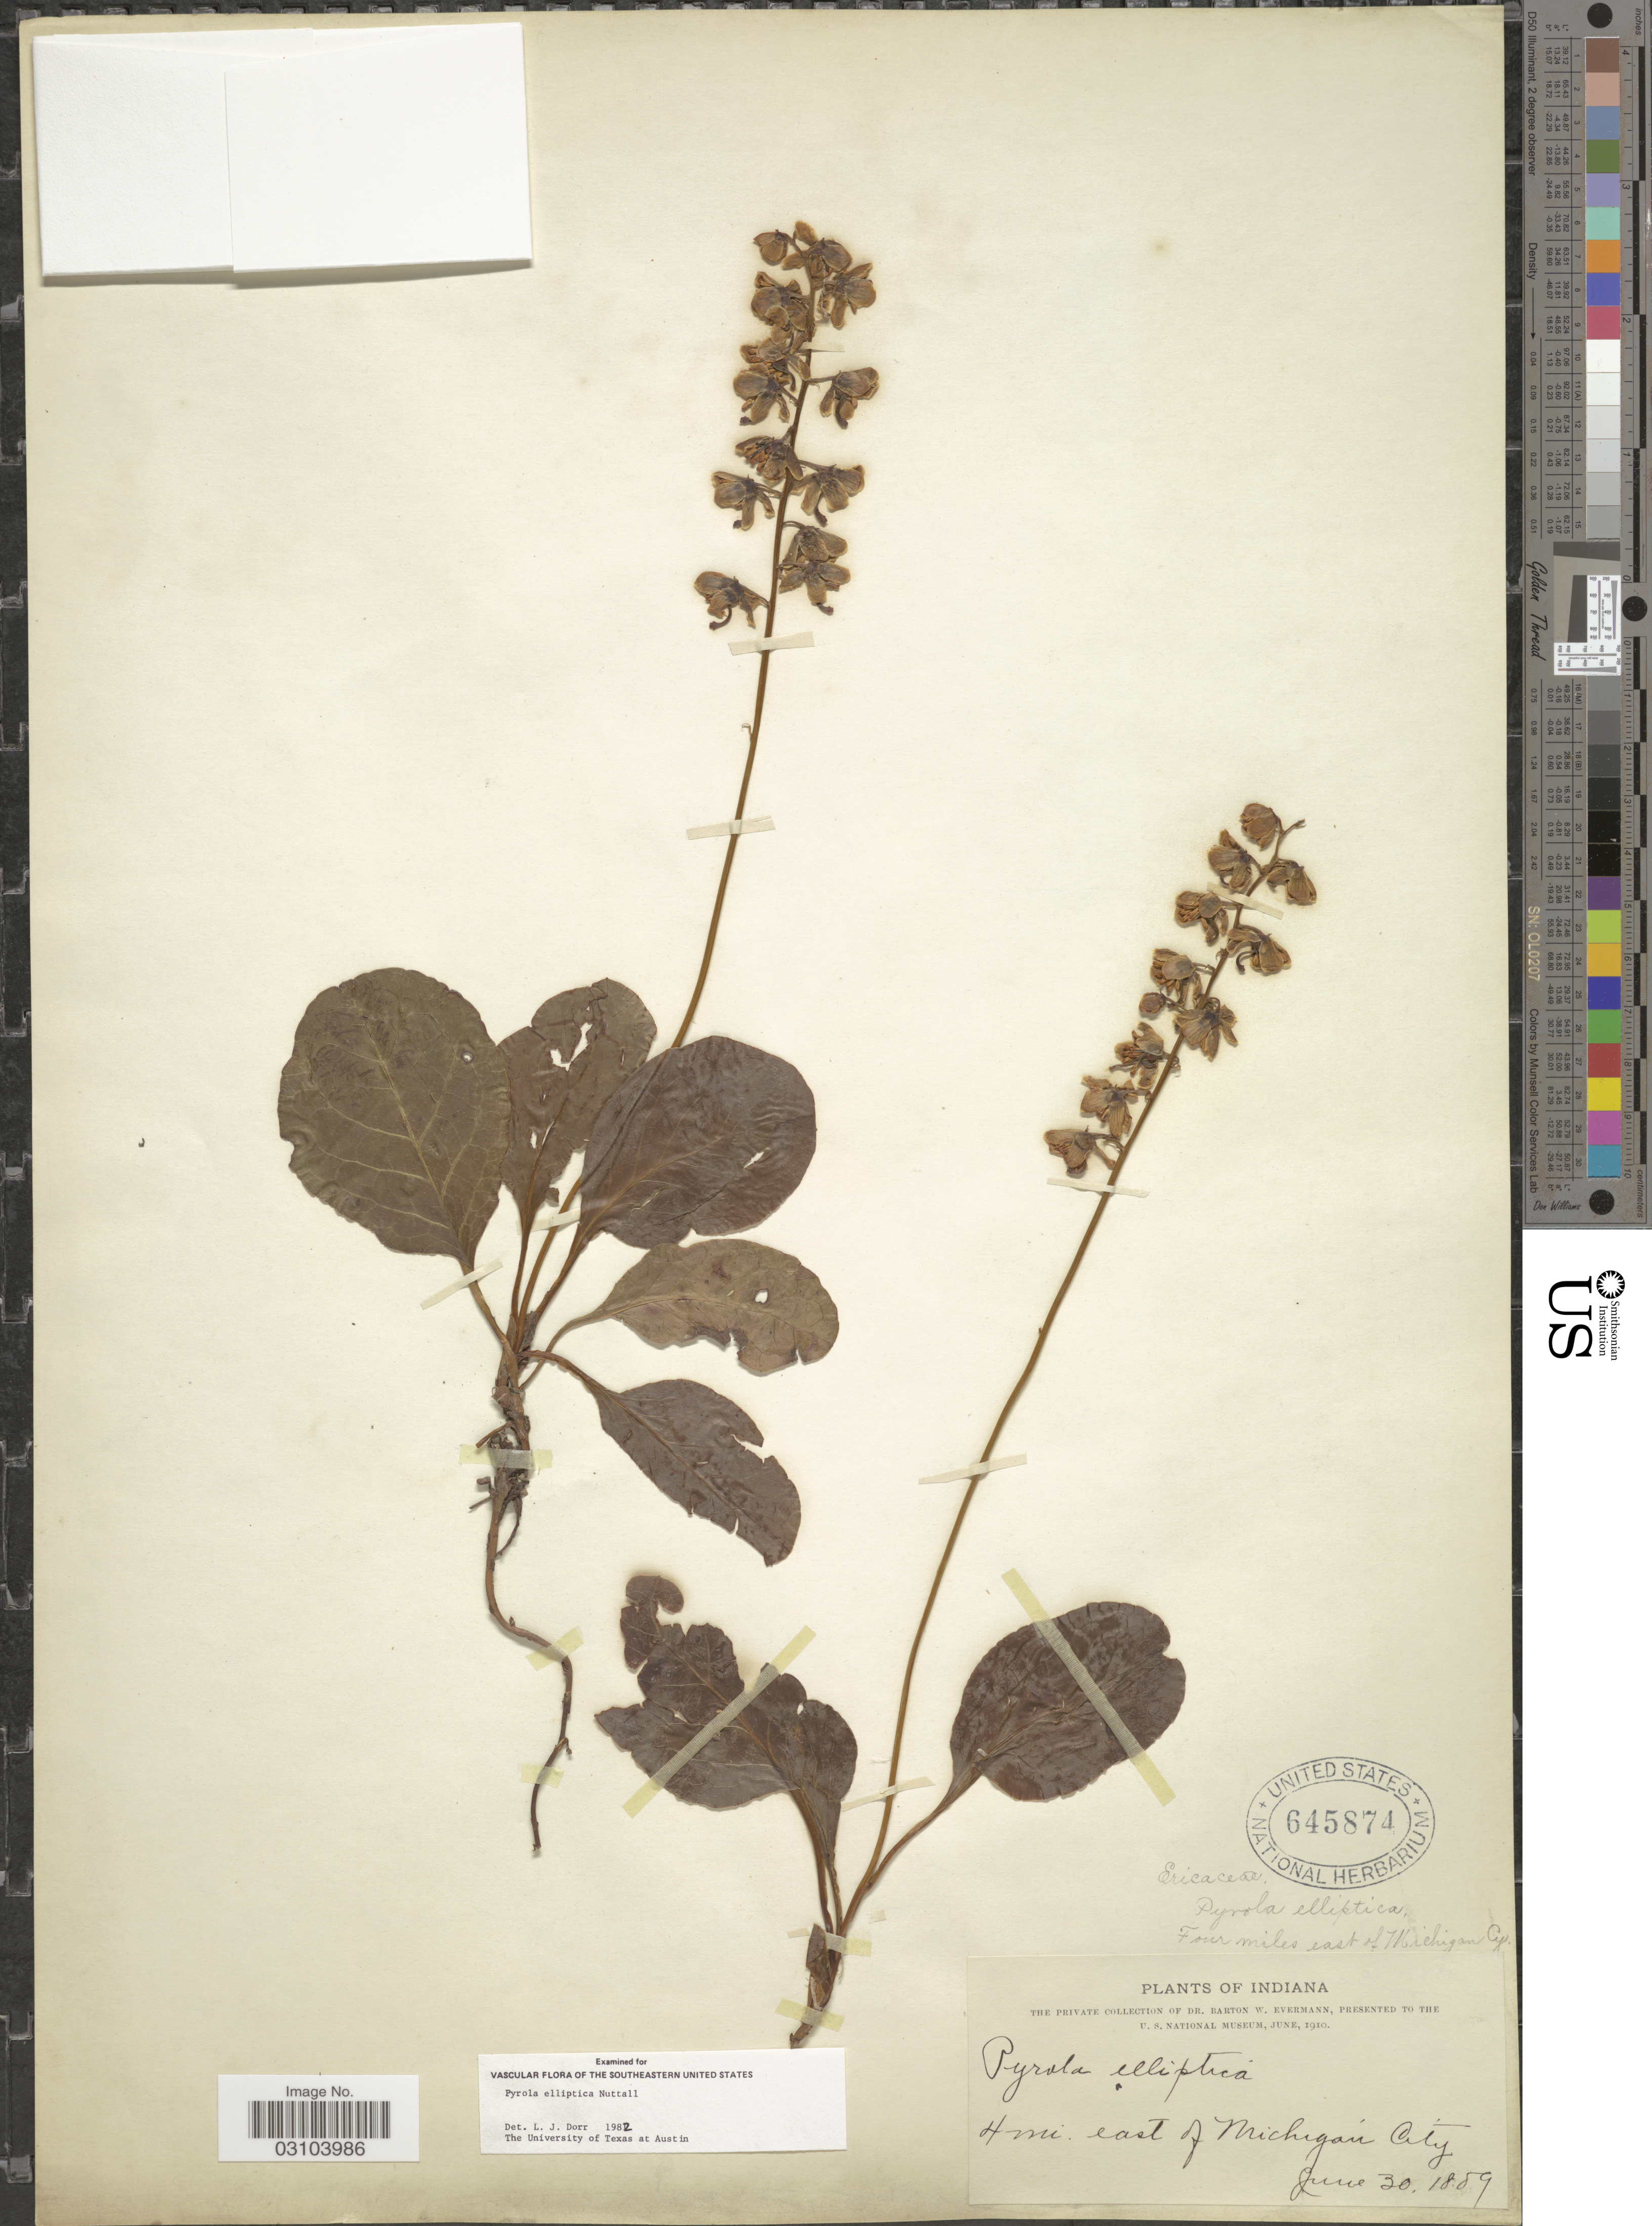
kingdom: Plantae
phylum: Tracheophyta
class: Magnoliopsida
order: Ericales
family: Ericaceae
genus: Pyrola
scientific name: Pyrola elliptica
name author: Nutt.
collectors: B. W. Evermann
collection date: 1889-06-30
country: United States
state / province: Indiana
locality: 4 mi. east of Michigan City.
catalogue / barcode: US 645874